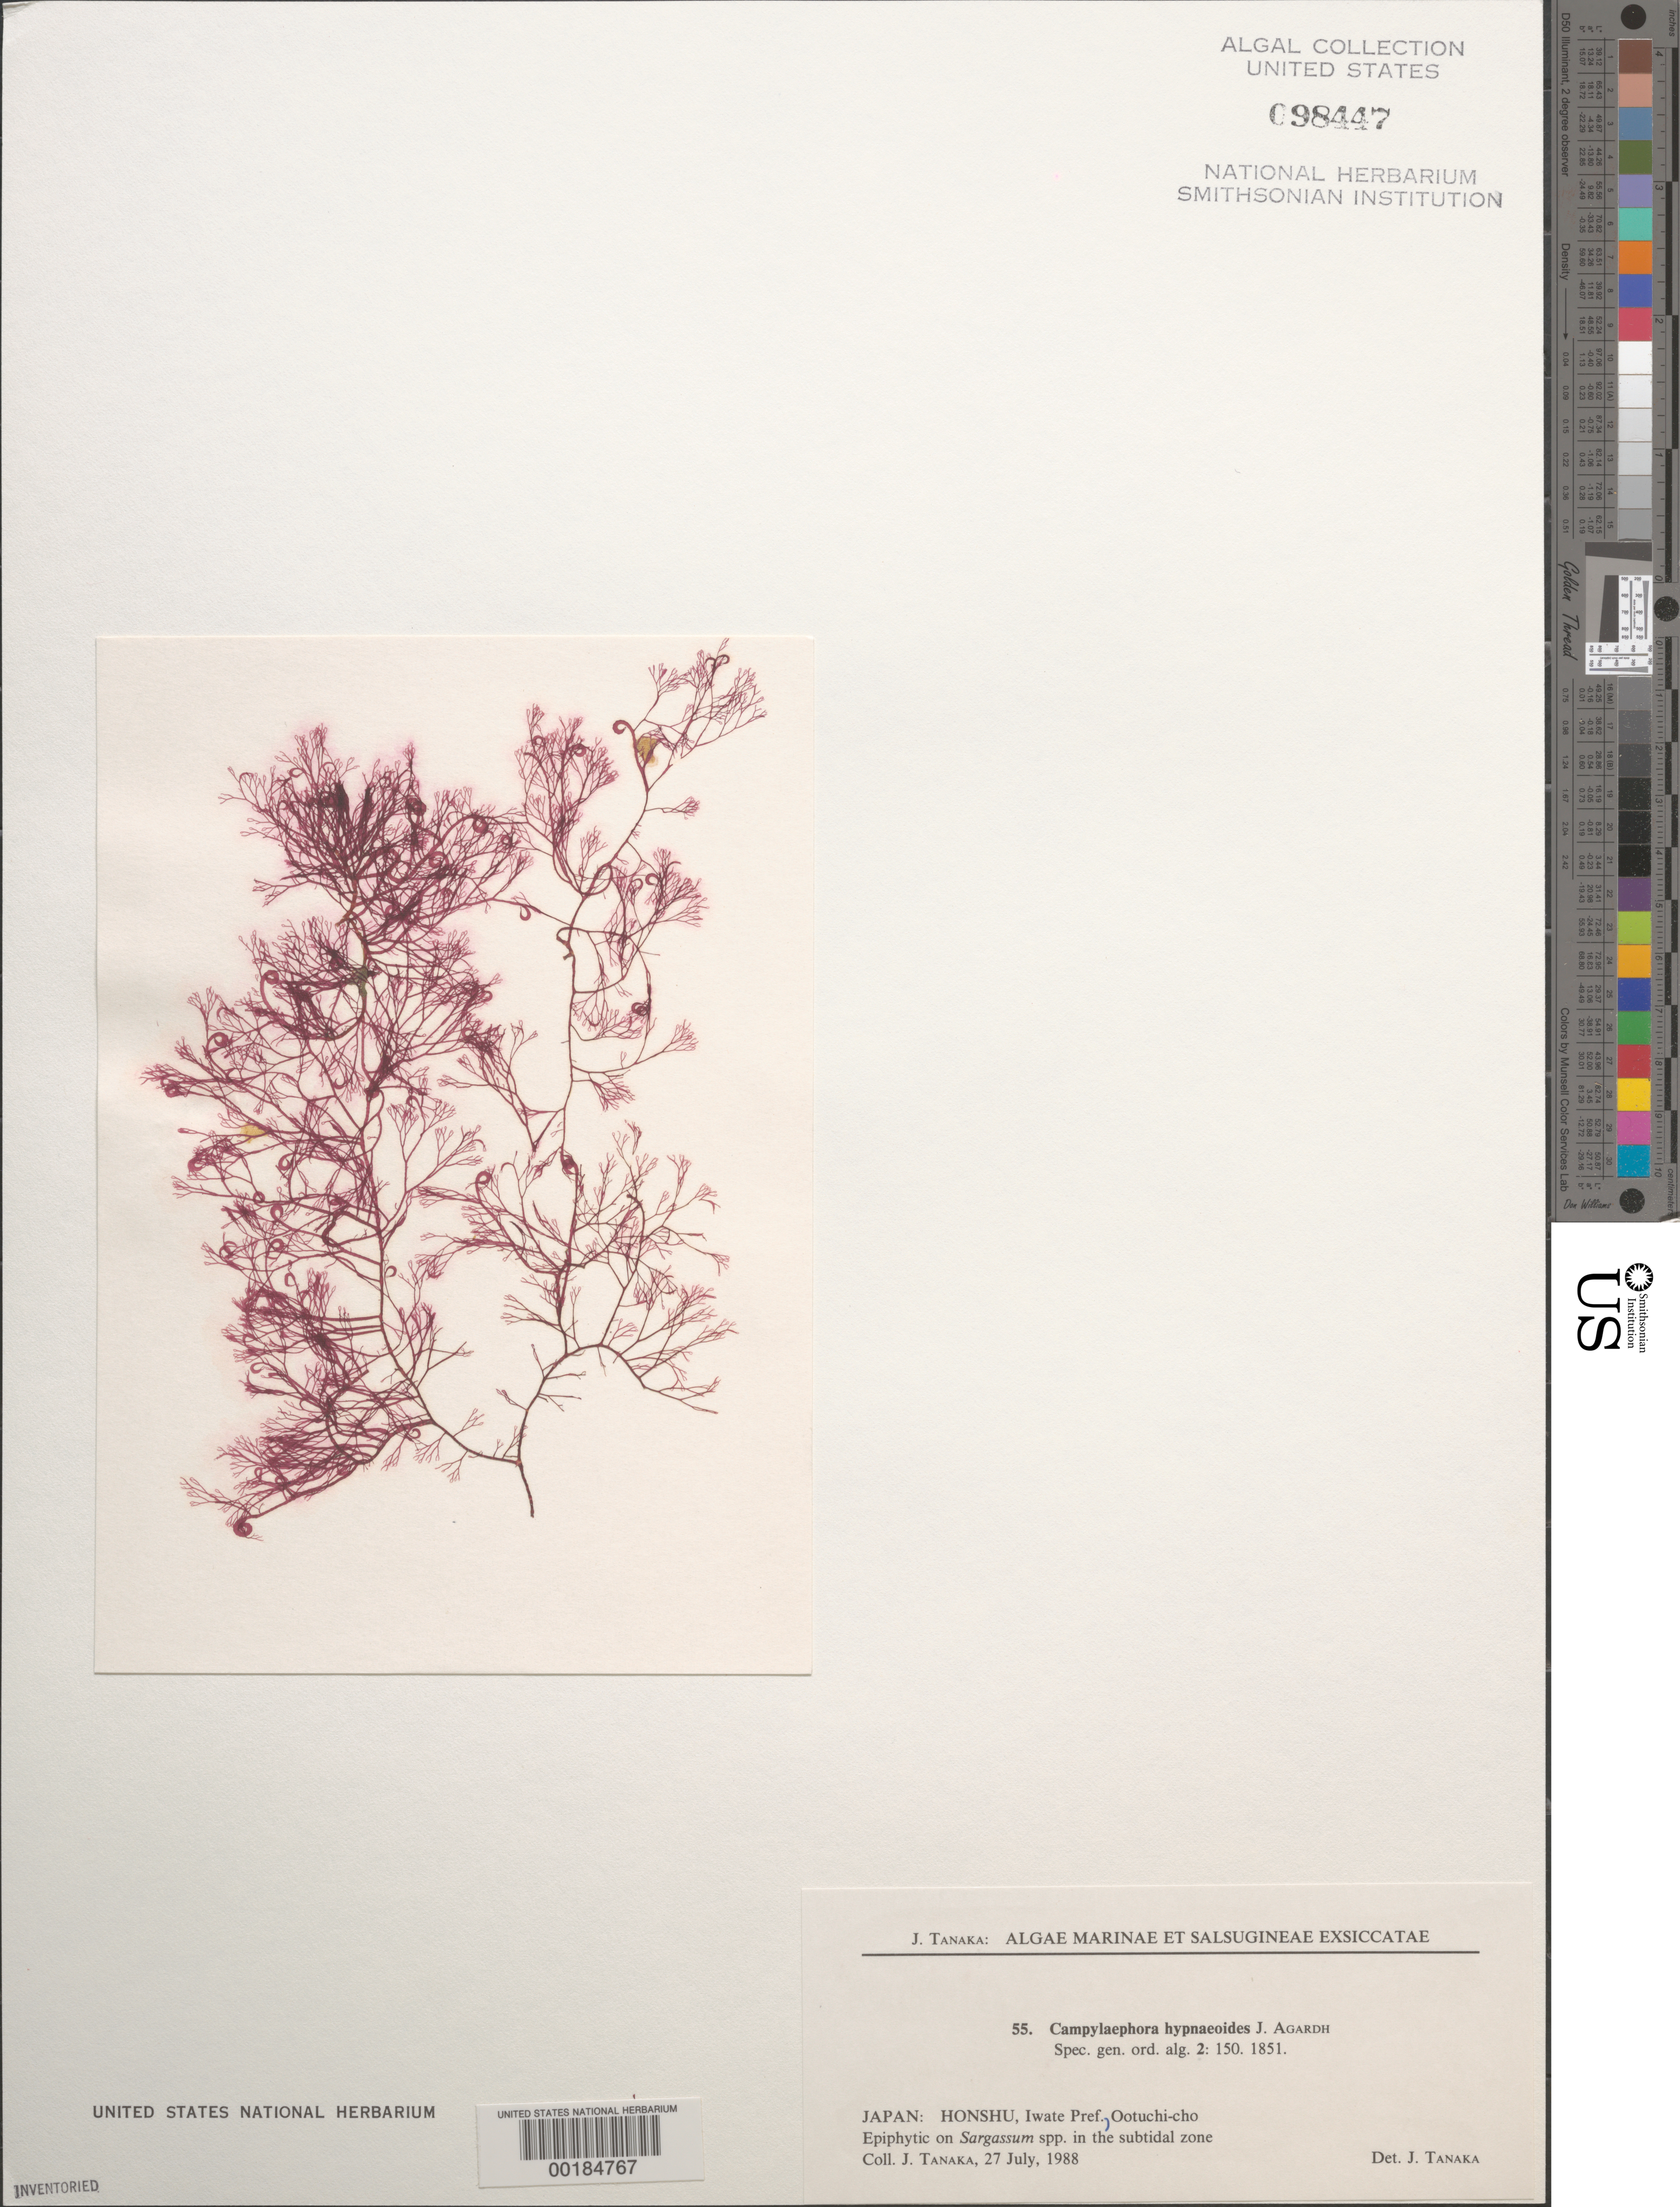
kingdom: Plantae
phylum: Rhodophyta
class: Florideophyceae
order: Ceramiales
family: Ceramiaceae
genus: Campylaephora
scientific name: Campylaephora hypnaeoidessis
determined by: Tanaka, J.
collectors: J. Tanaka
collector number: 55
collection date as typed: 27 Jul 1988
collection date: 1988-07-27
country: Japan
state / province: Iwate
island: Honshu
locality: Ootuchi-cho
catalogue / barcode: US 98447